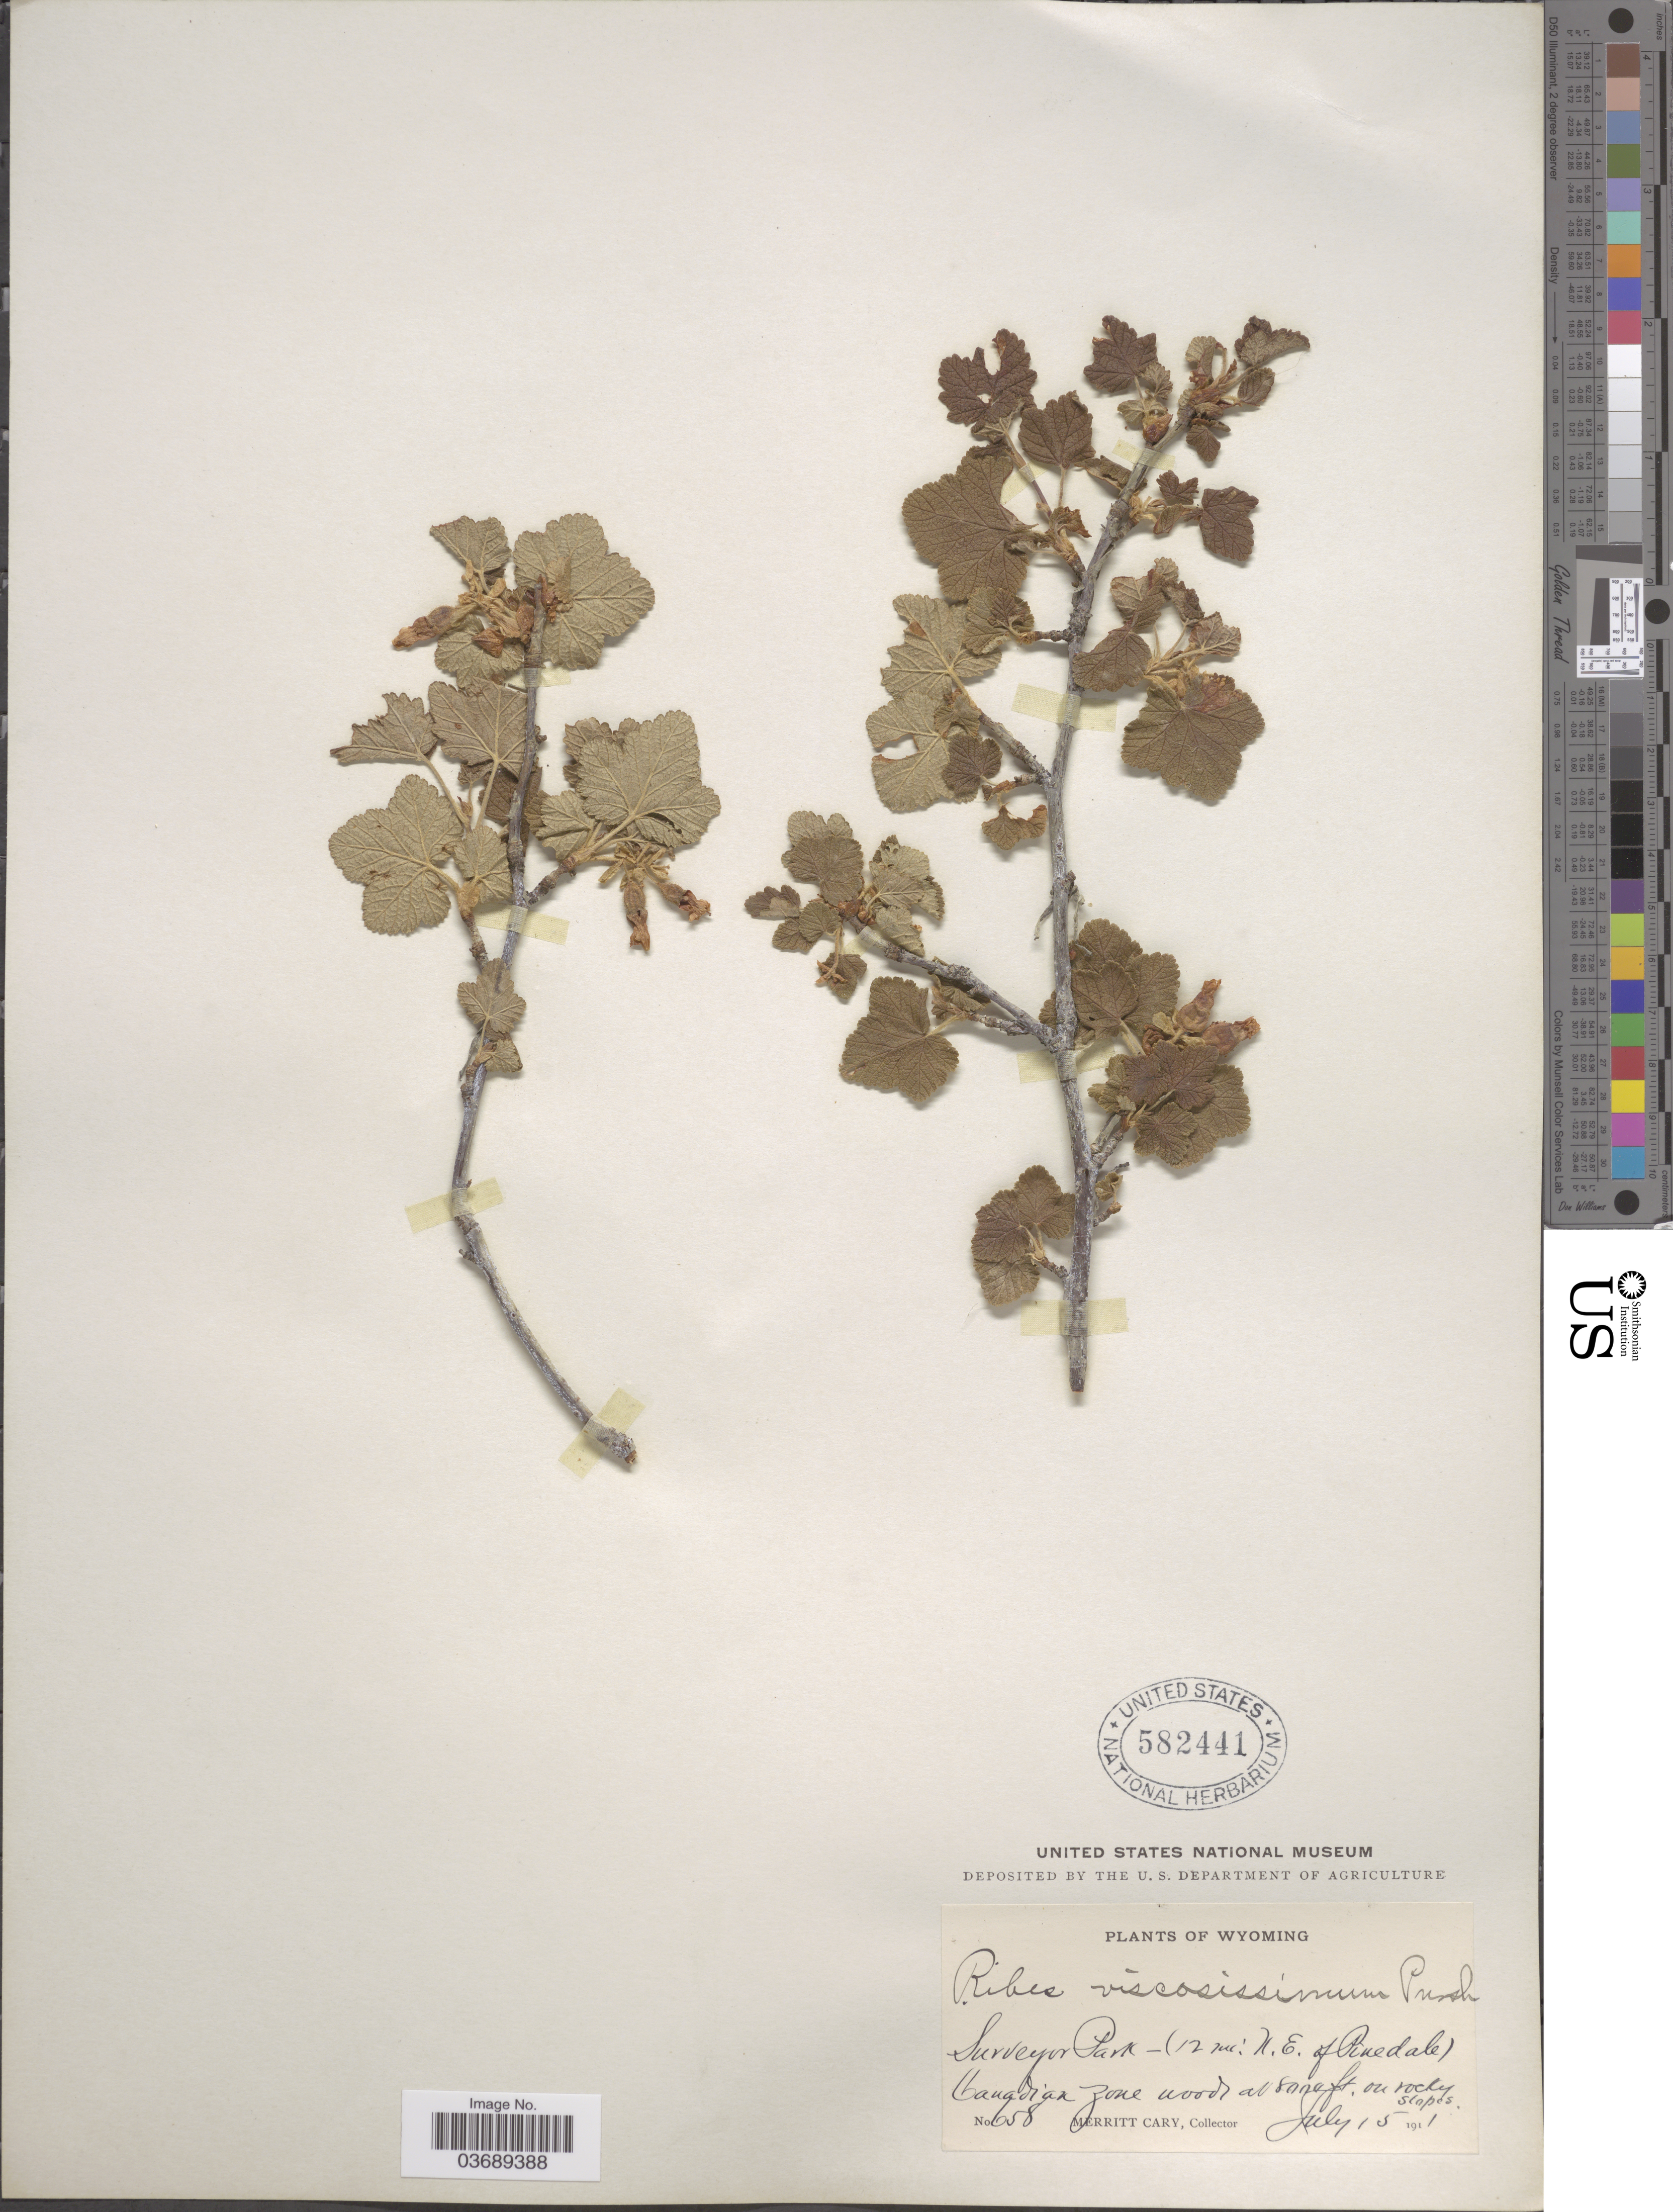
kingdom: Plantae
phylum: Tracheophyta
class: Magnoliopsida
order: Saxifragales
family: Grossulariaceae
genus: Ribes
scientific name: Ribes viscosissimum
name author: Pursh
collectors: M. Cary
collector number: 658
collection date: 1911-07-15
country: United States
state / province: Wyoming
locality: Surveyor Park - (12 mi. N.E. of Pinedale) Canadian Zone woods on rocky slopes.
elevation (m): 2438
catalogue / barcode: US 582441